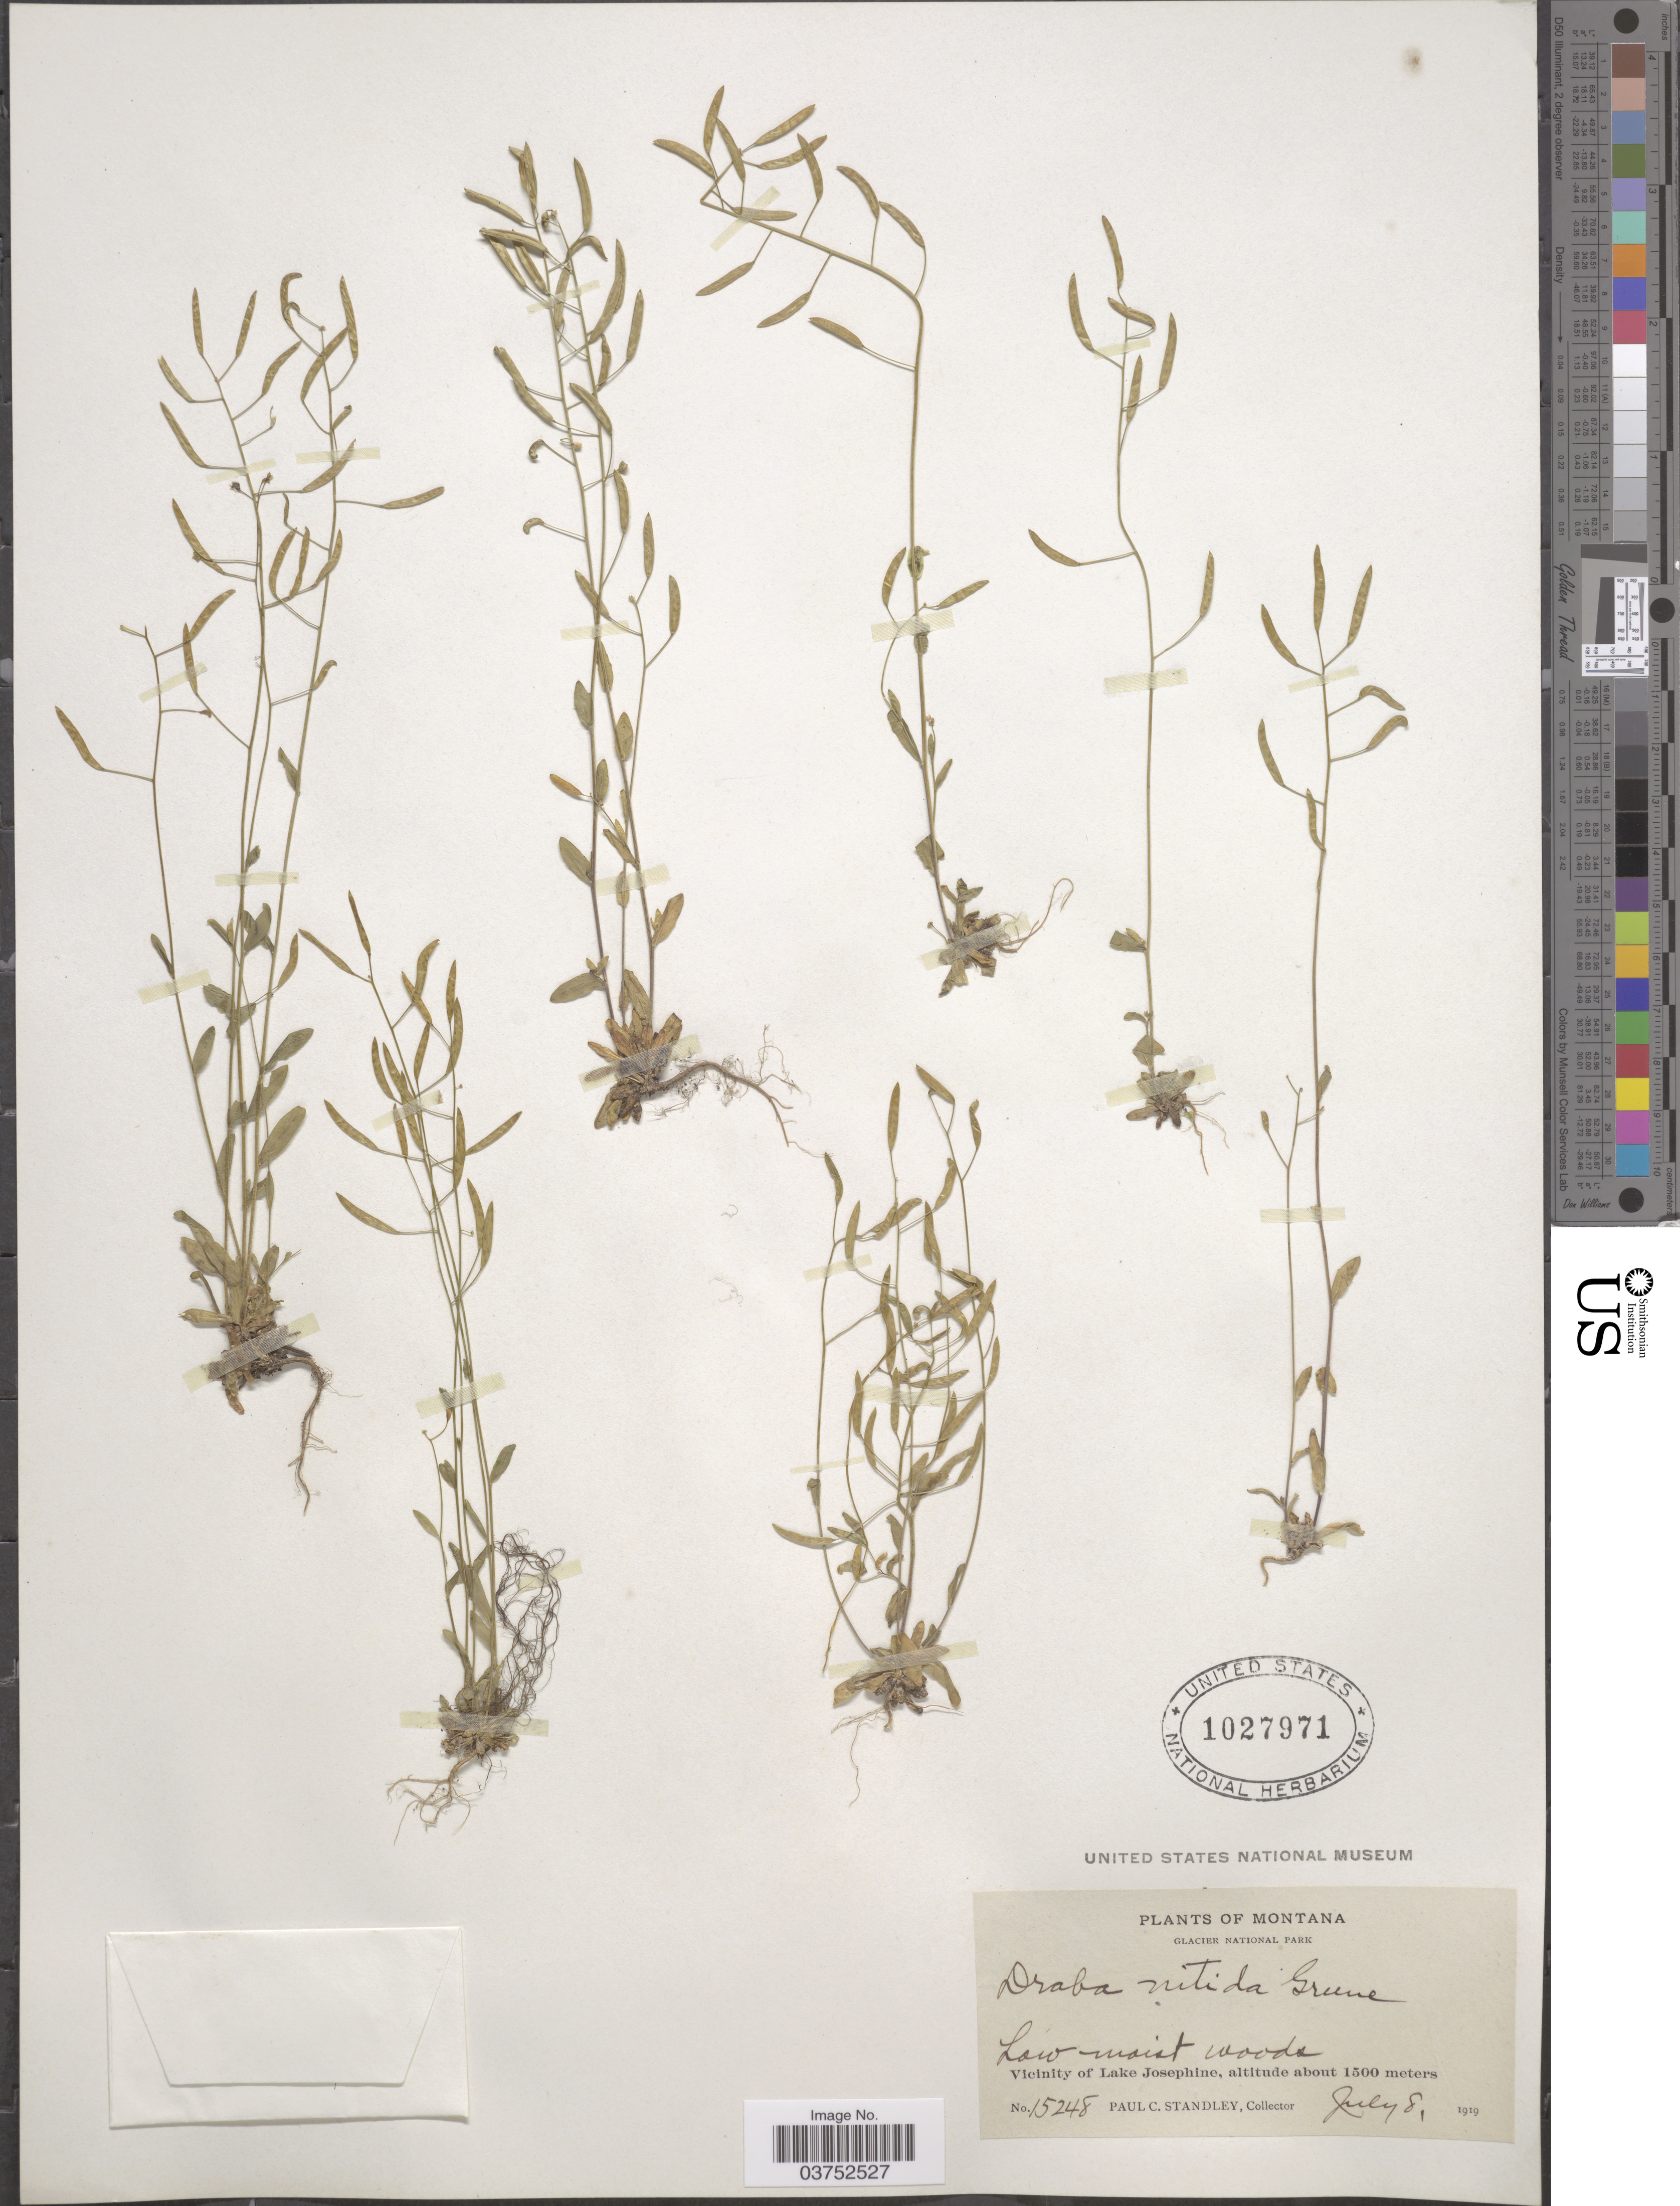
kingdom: Plantae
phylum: Tracheophyta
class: Magnoliopsida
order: Brassicales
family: Brassicaceae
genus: Draba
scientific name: Draba stenoloba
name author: Ledeb.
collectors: P. C. Standley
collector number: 15248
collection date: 1919-07-08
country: United States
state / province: Montana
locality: Glacier National Park. Vicinity of Lake Josephine.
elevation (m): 1500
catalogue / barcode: US 1027971